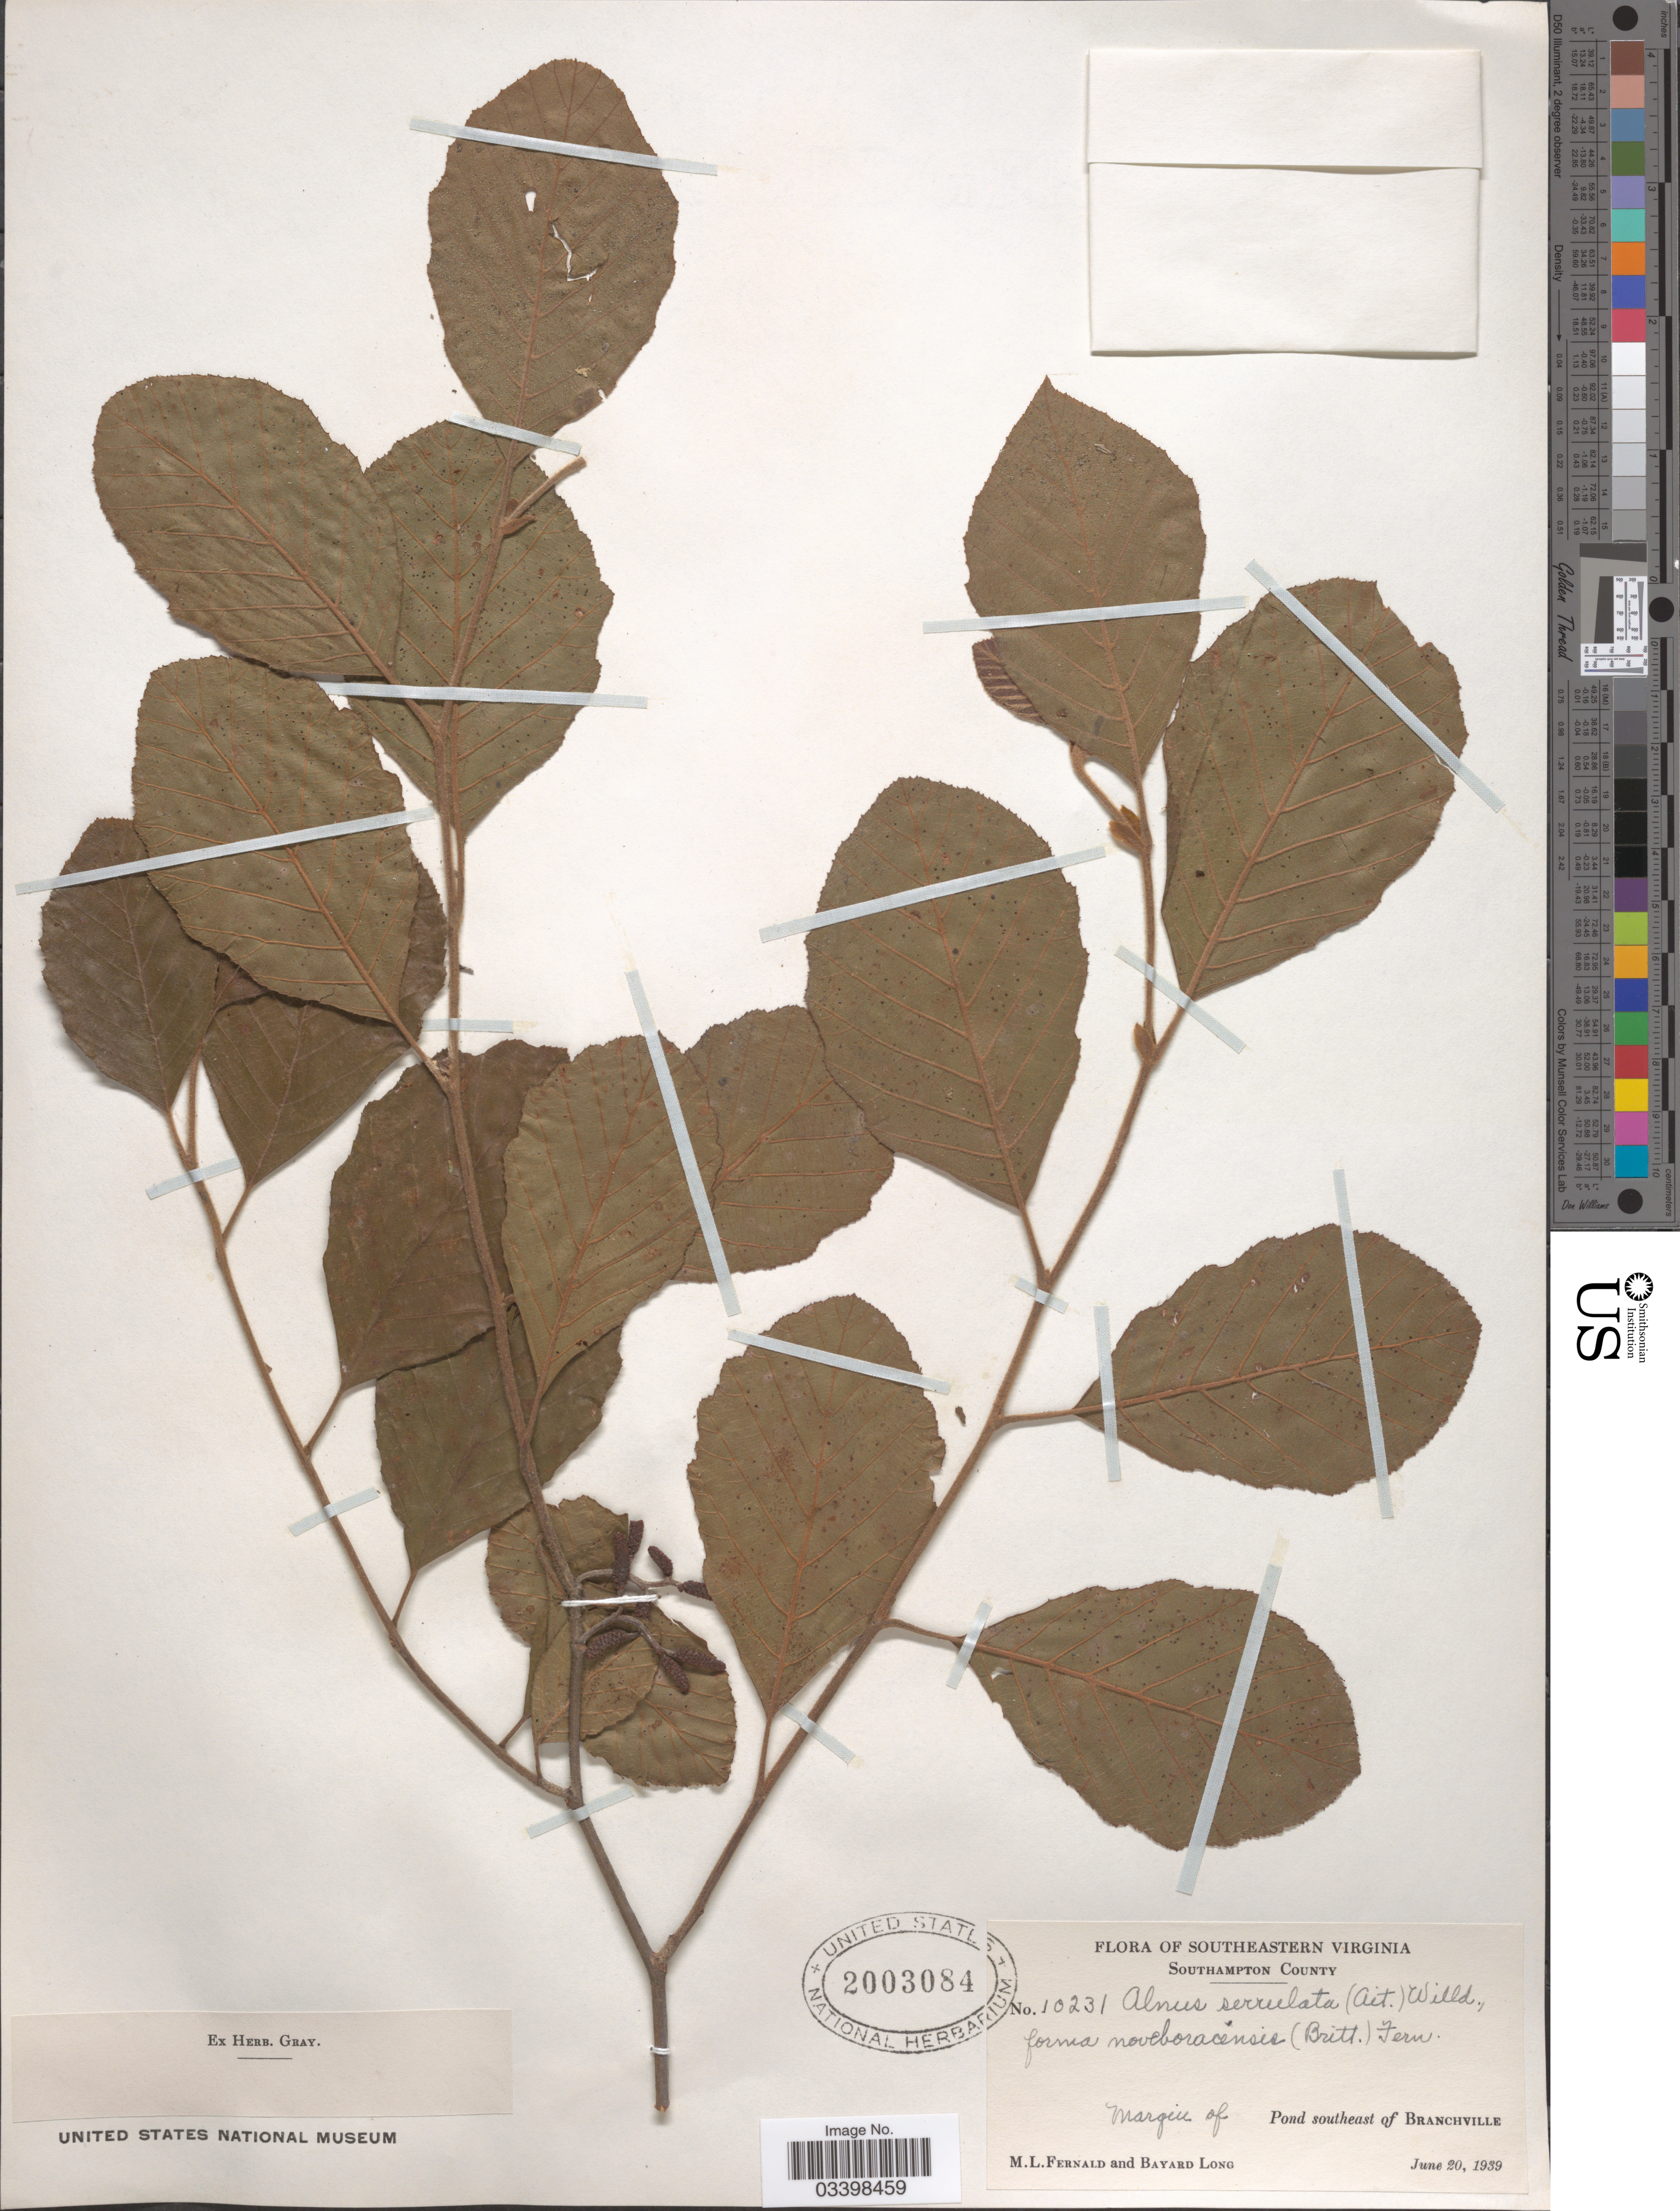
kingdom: Plantae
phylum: Tracheophyta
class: Magnoliopsida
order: Fagales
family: Betulaceae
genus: Alnus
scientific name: Alnus serrulata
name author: (Aiton) Willd.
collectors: M. L. Fernald & B. Long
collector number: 10231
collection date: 1939-06-20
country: United States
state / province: Virginia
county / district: Southampton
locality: Southeastern Virginia. Southampton County. Margin of Pond southeast of Branchville.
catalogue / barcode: US 2003084